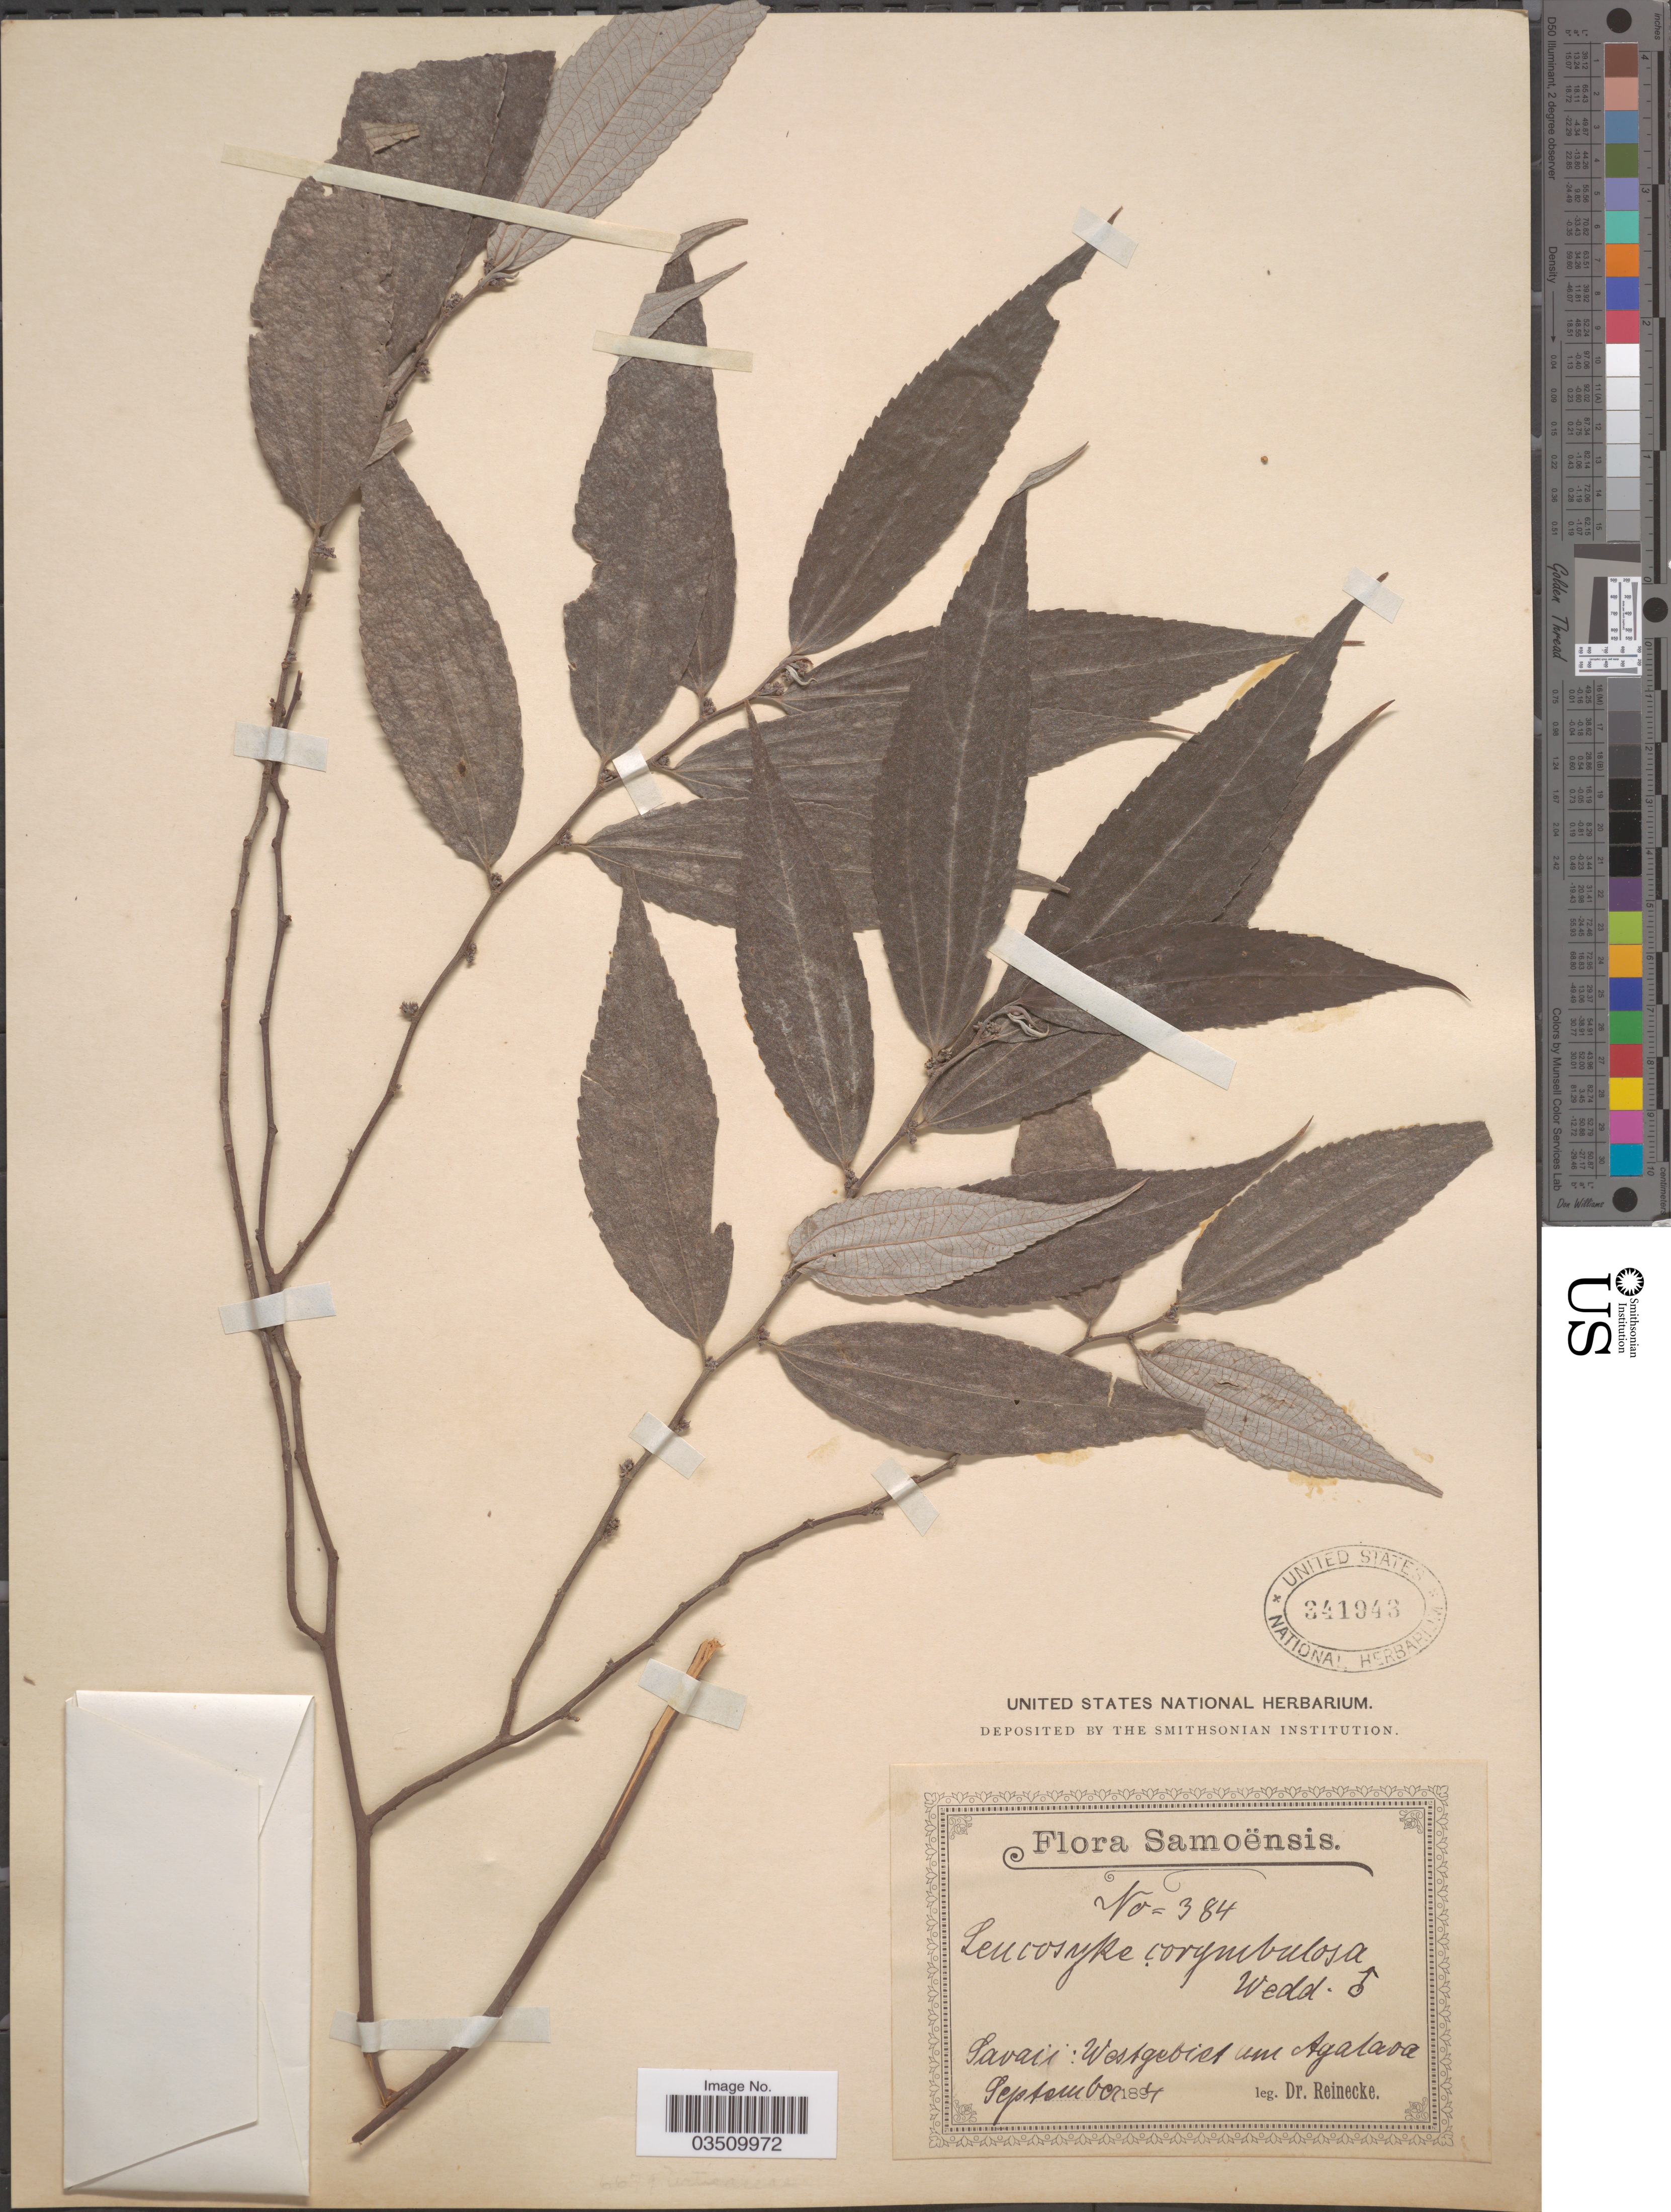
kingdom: Plantae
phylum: Tracheophyta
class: Magnoliopsida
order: Rosales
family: Urticaceae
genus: Leucosyke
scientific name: Leucosyke corymbulosa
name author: (Wedd.) Wedd.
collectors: -- Reinecke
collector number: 384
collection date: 1894-09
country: Samoa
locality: Samoënsis. Savaii: Westgebiet um Agalara [interpreted].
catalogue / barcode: US 341943